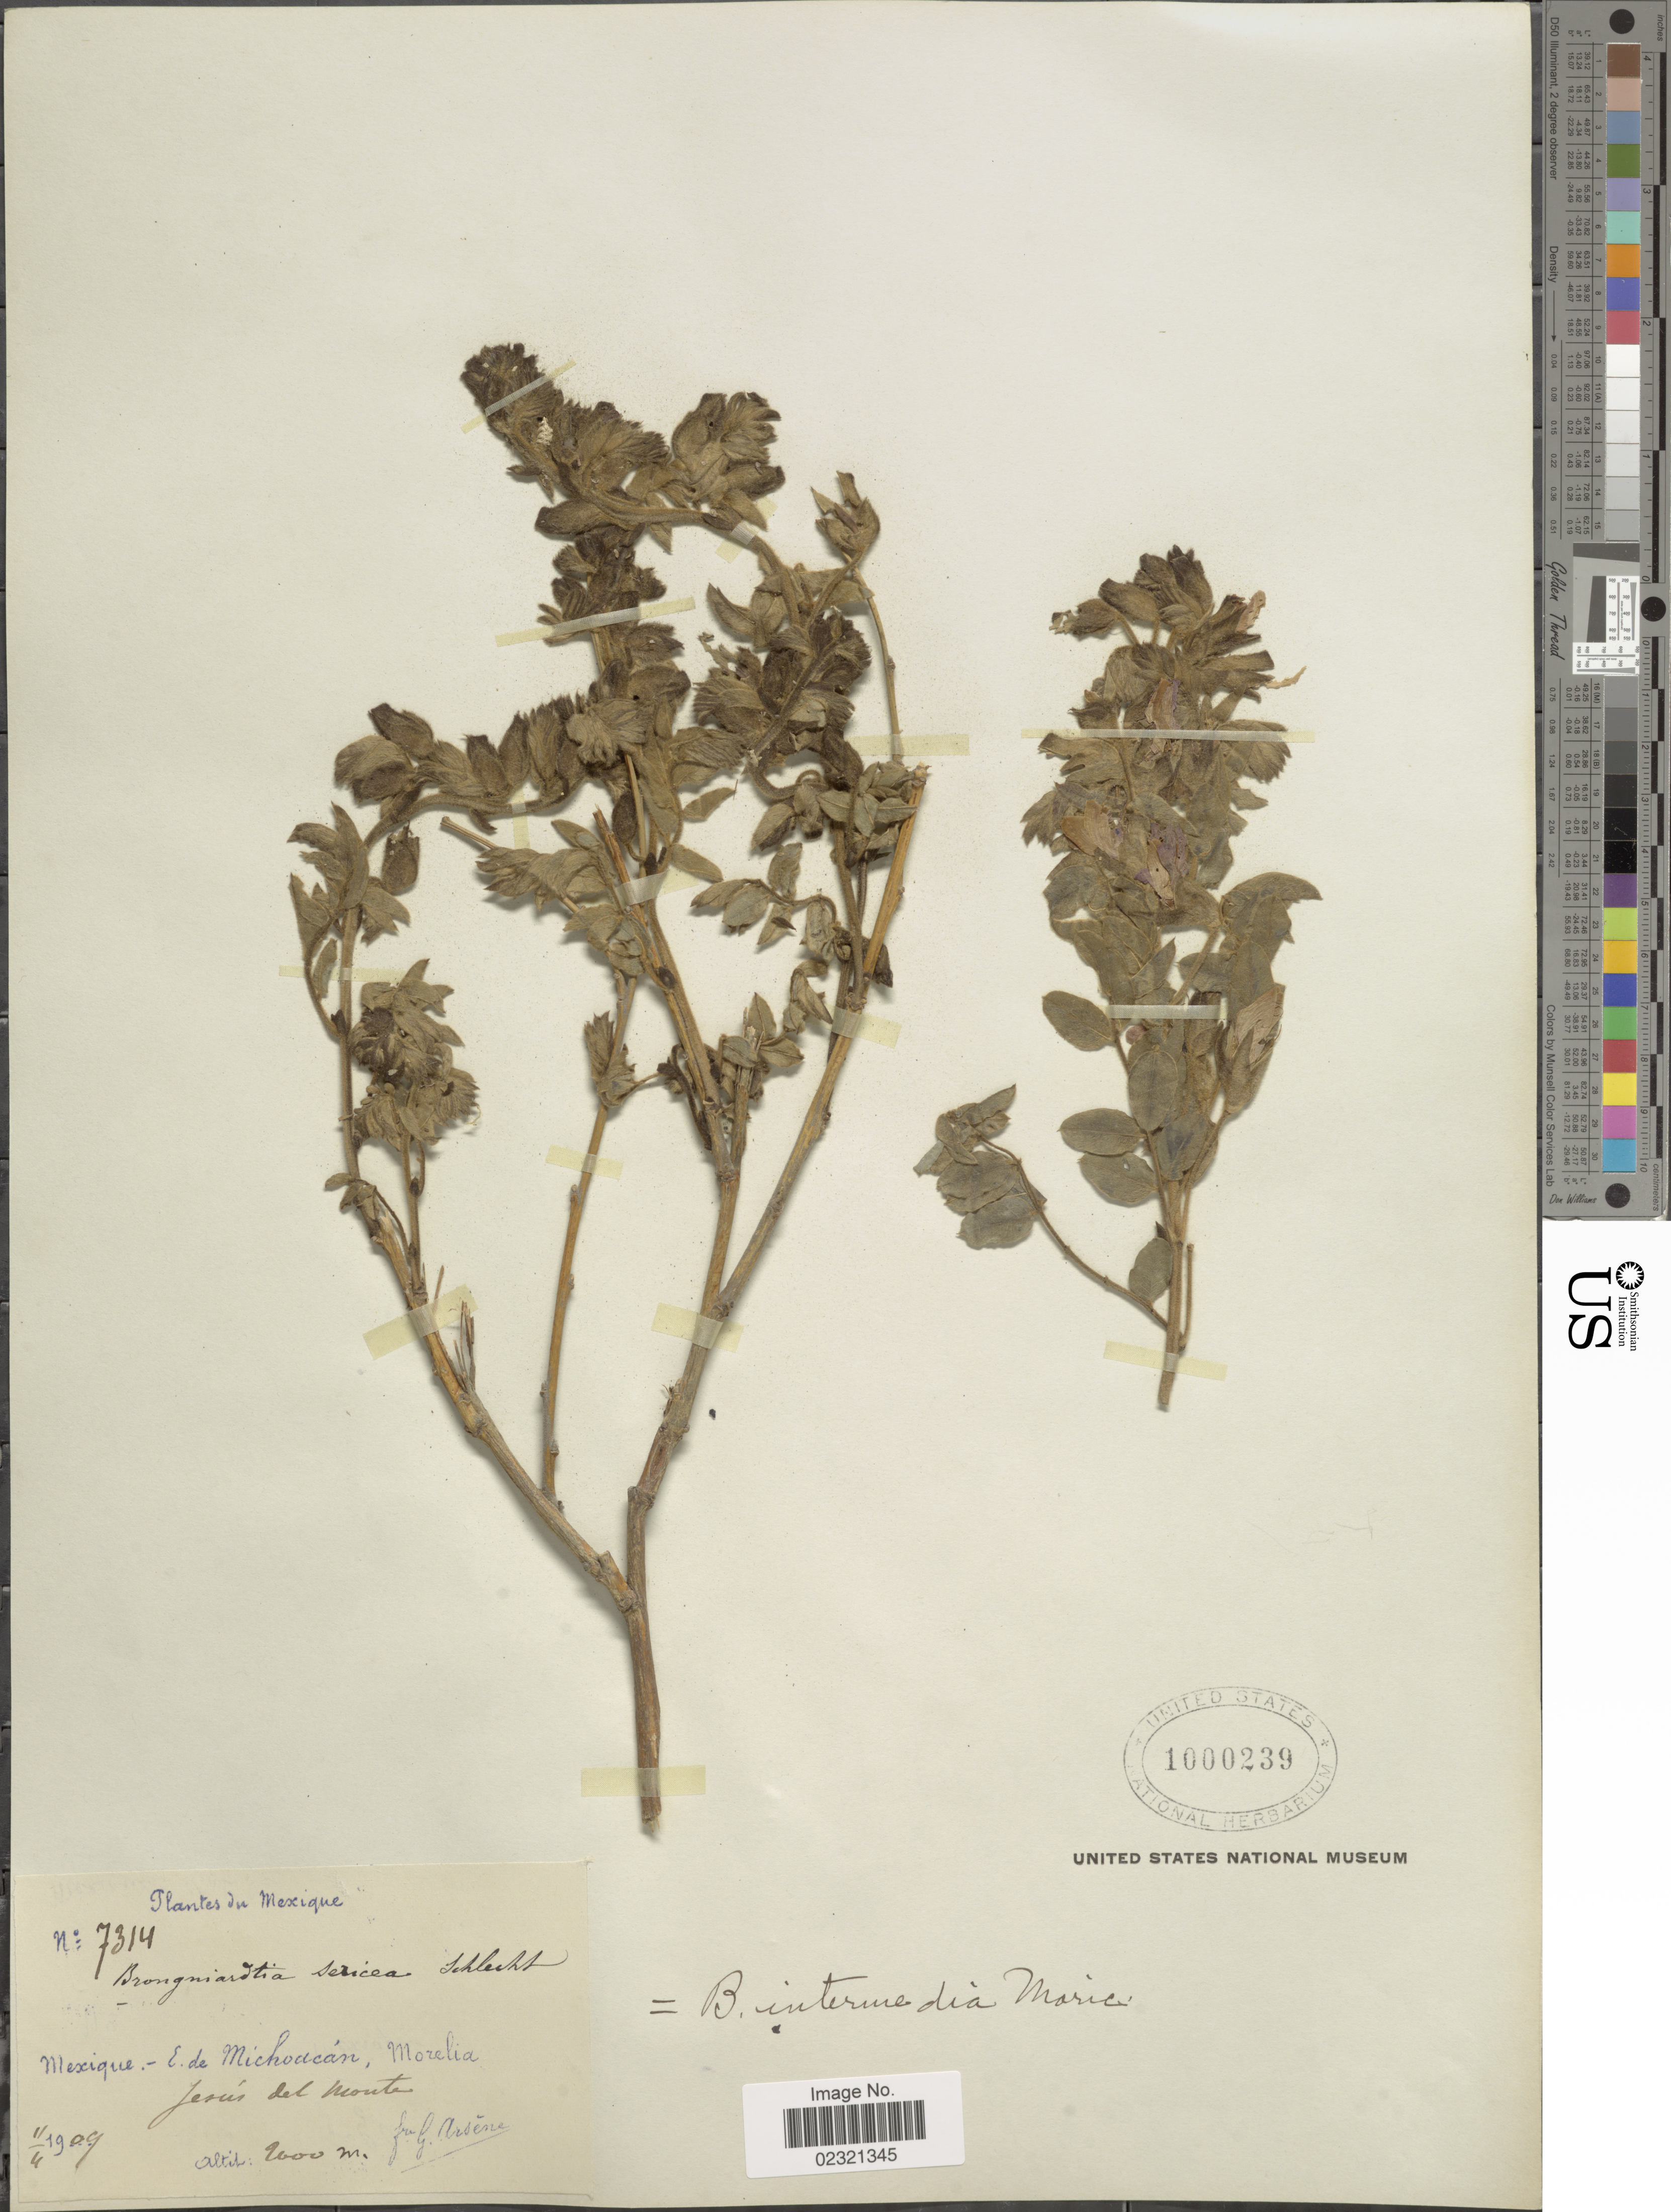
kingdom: Plantae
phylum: Tracheophyta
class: Magnoliopsida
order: Fabales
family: Fabaceae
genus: Brongniartia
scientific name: Brongniartia intermedia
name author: Moric.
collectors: Bro. G. Arsène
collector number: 7314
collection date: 1904-04-11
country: Mexico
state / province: Michoacán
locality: Morelia, Jesus del Monte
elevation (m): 2000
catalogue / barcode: US 1000239